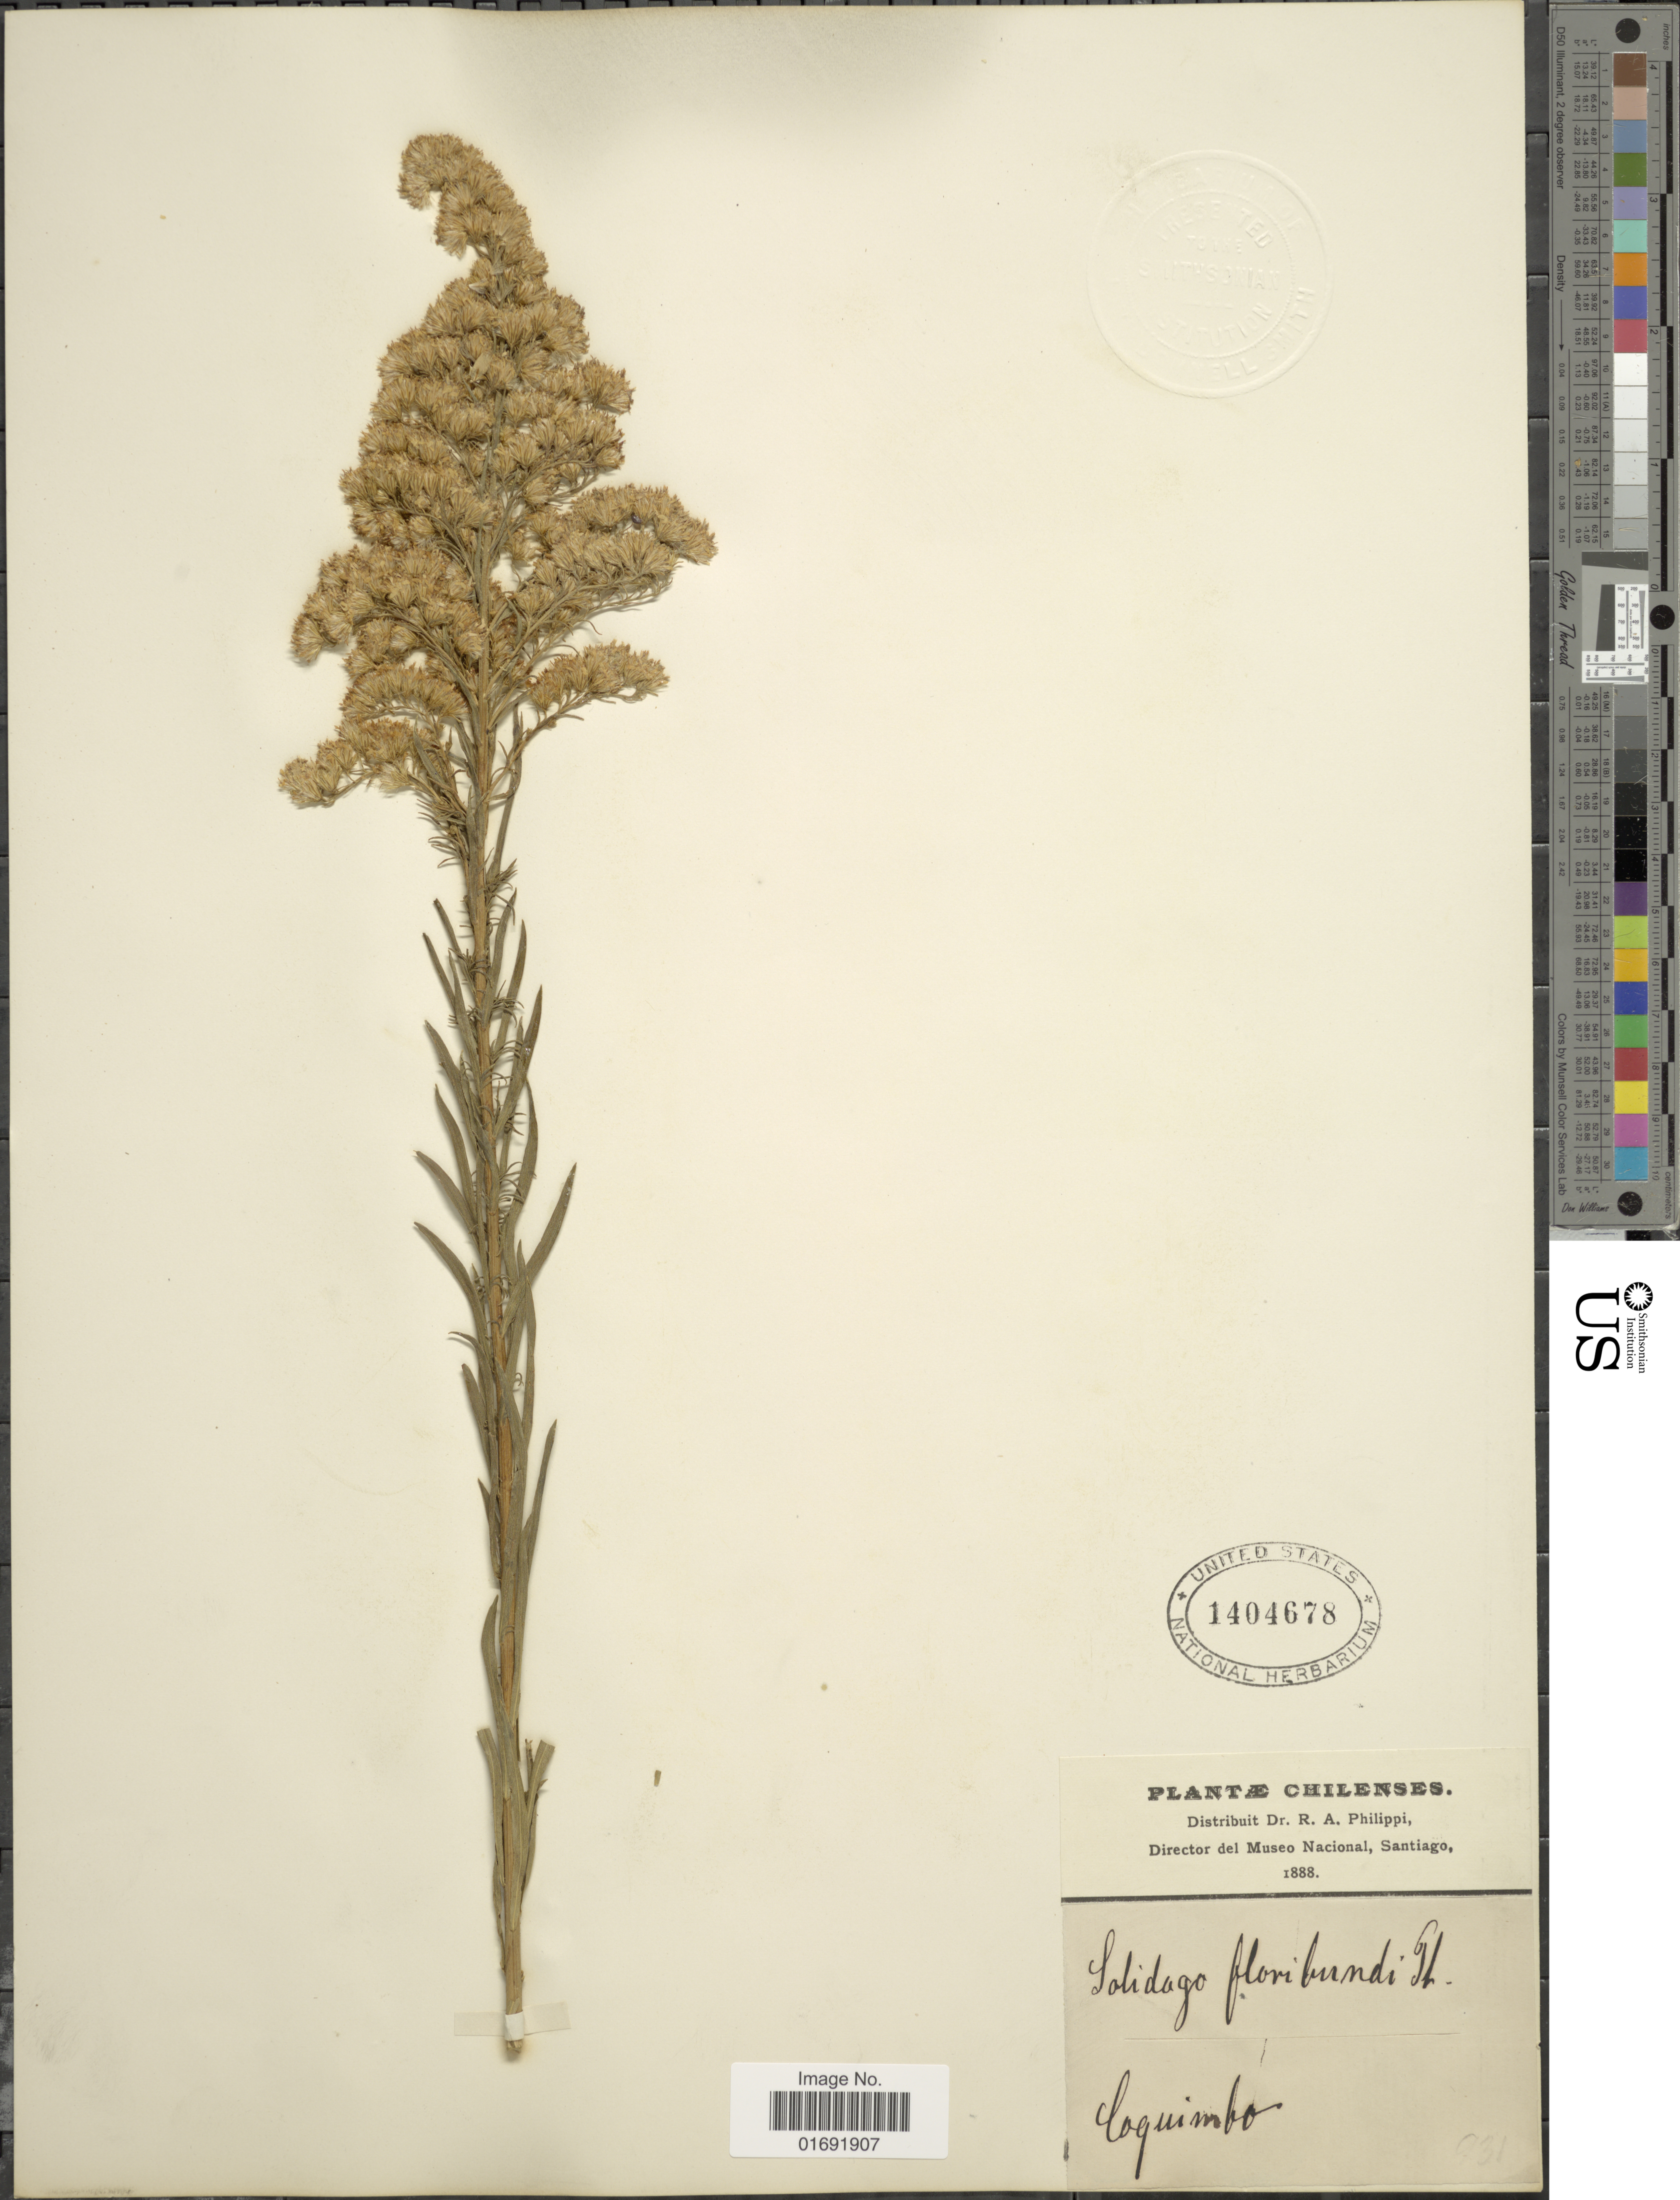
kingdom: Plantae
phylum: Tracheophyta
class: Magnoliopsida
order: Asterales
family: Asteraceae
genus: Solidago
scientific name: Solidago floribunda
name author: Phil.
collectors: R. A. Philippi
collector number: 931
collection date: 1888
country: Chile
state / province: Coquimbo (IV)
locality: Coquimbo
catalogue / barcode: US 1404678